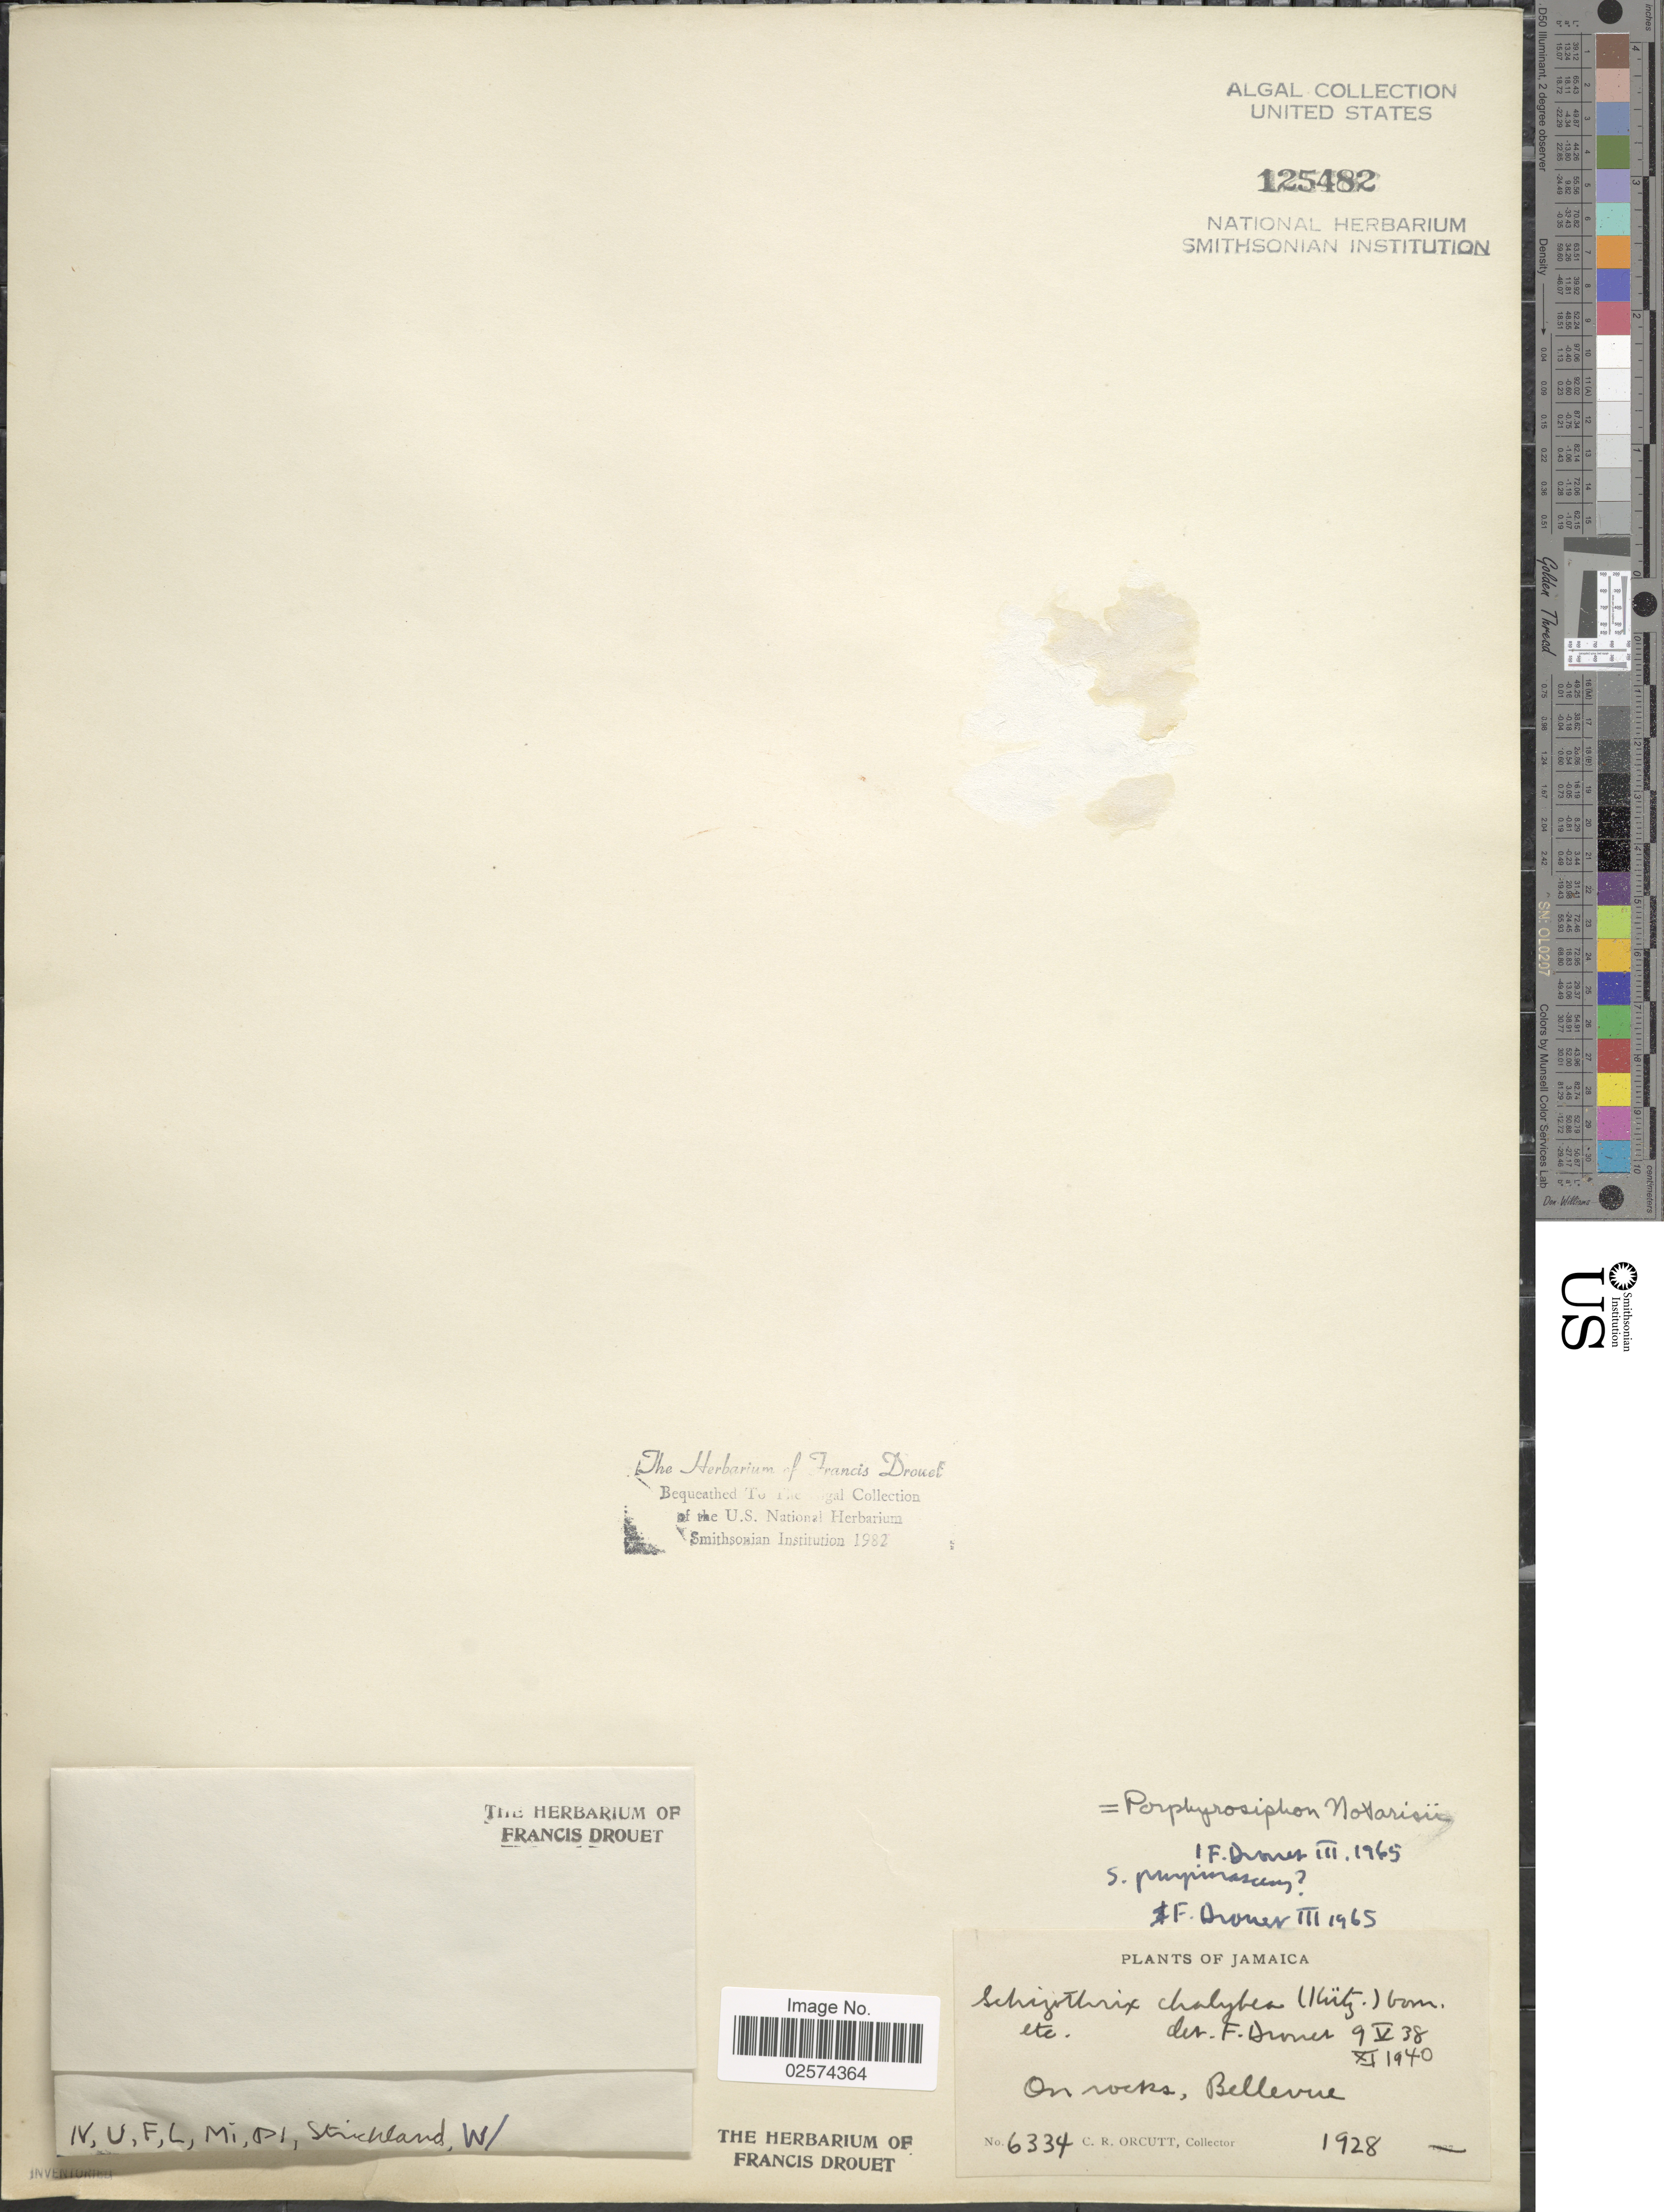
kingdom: Bacteria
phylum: Cyanobacteria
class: Cyanobacteriia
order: Cyanobacteriales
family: Microcoleaceae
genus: Porphyrosiphon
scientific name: Porphyrosiphon notarisii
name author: Kütz. ex Gomont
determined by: Drouet, F. E.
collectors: C. R. Orcutt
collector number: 6334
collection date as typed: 1928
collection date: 1928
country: Jamaica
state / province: Saint Ann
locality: Bellevue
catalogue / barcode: US 125482